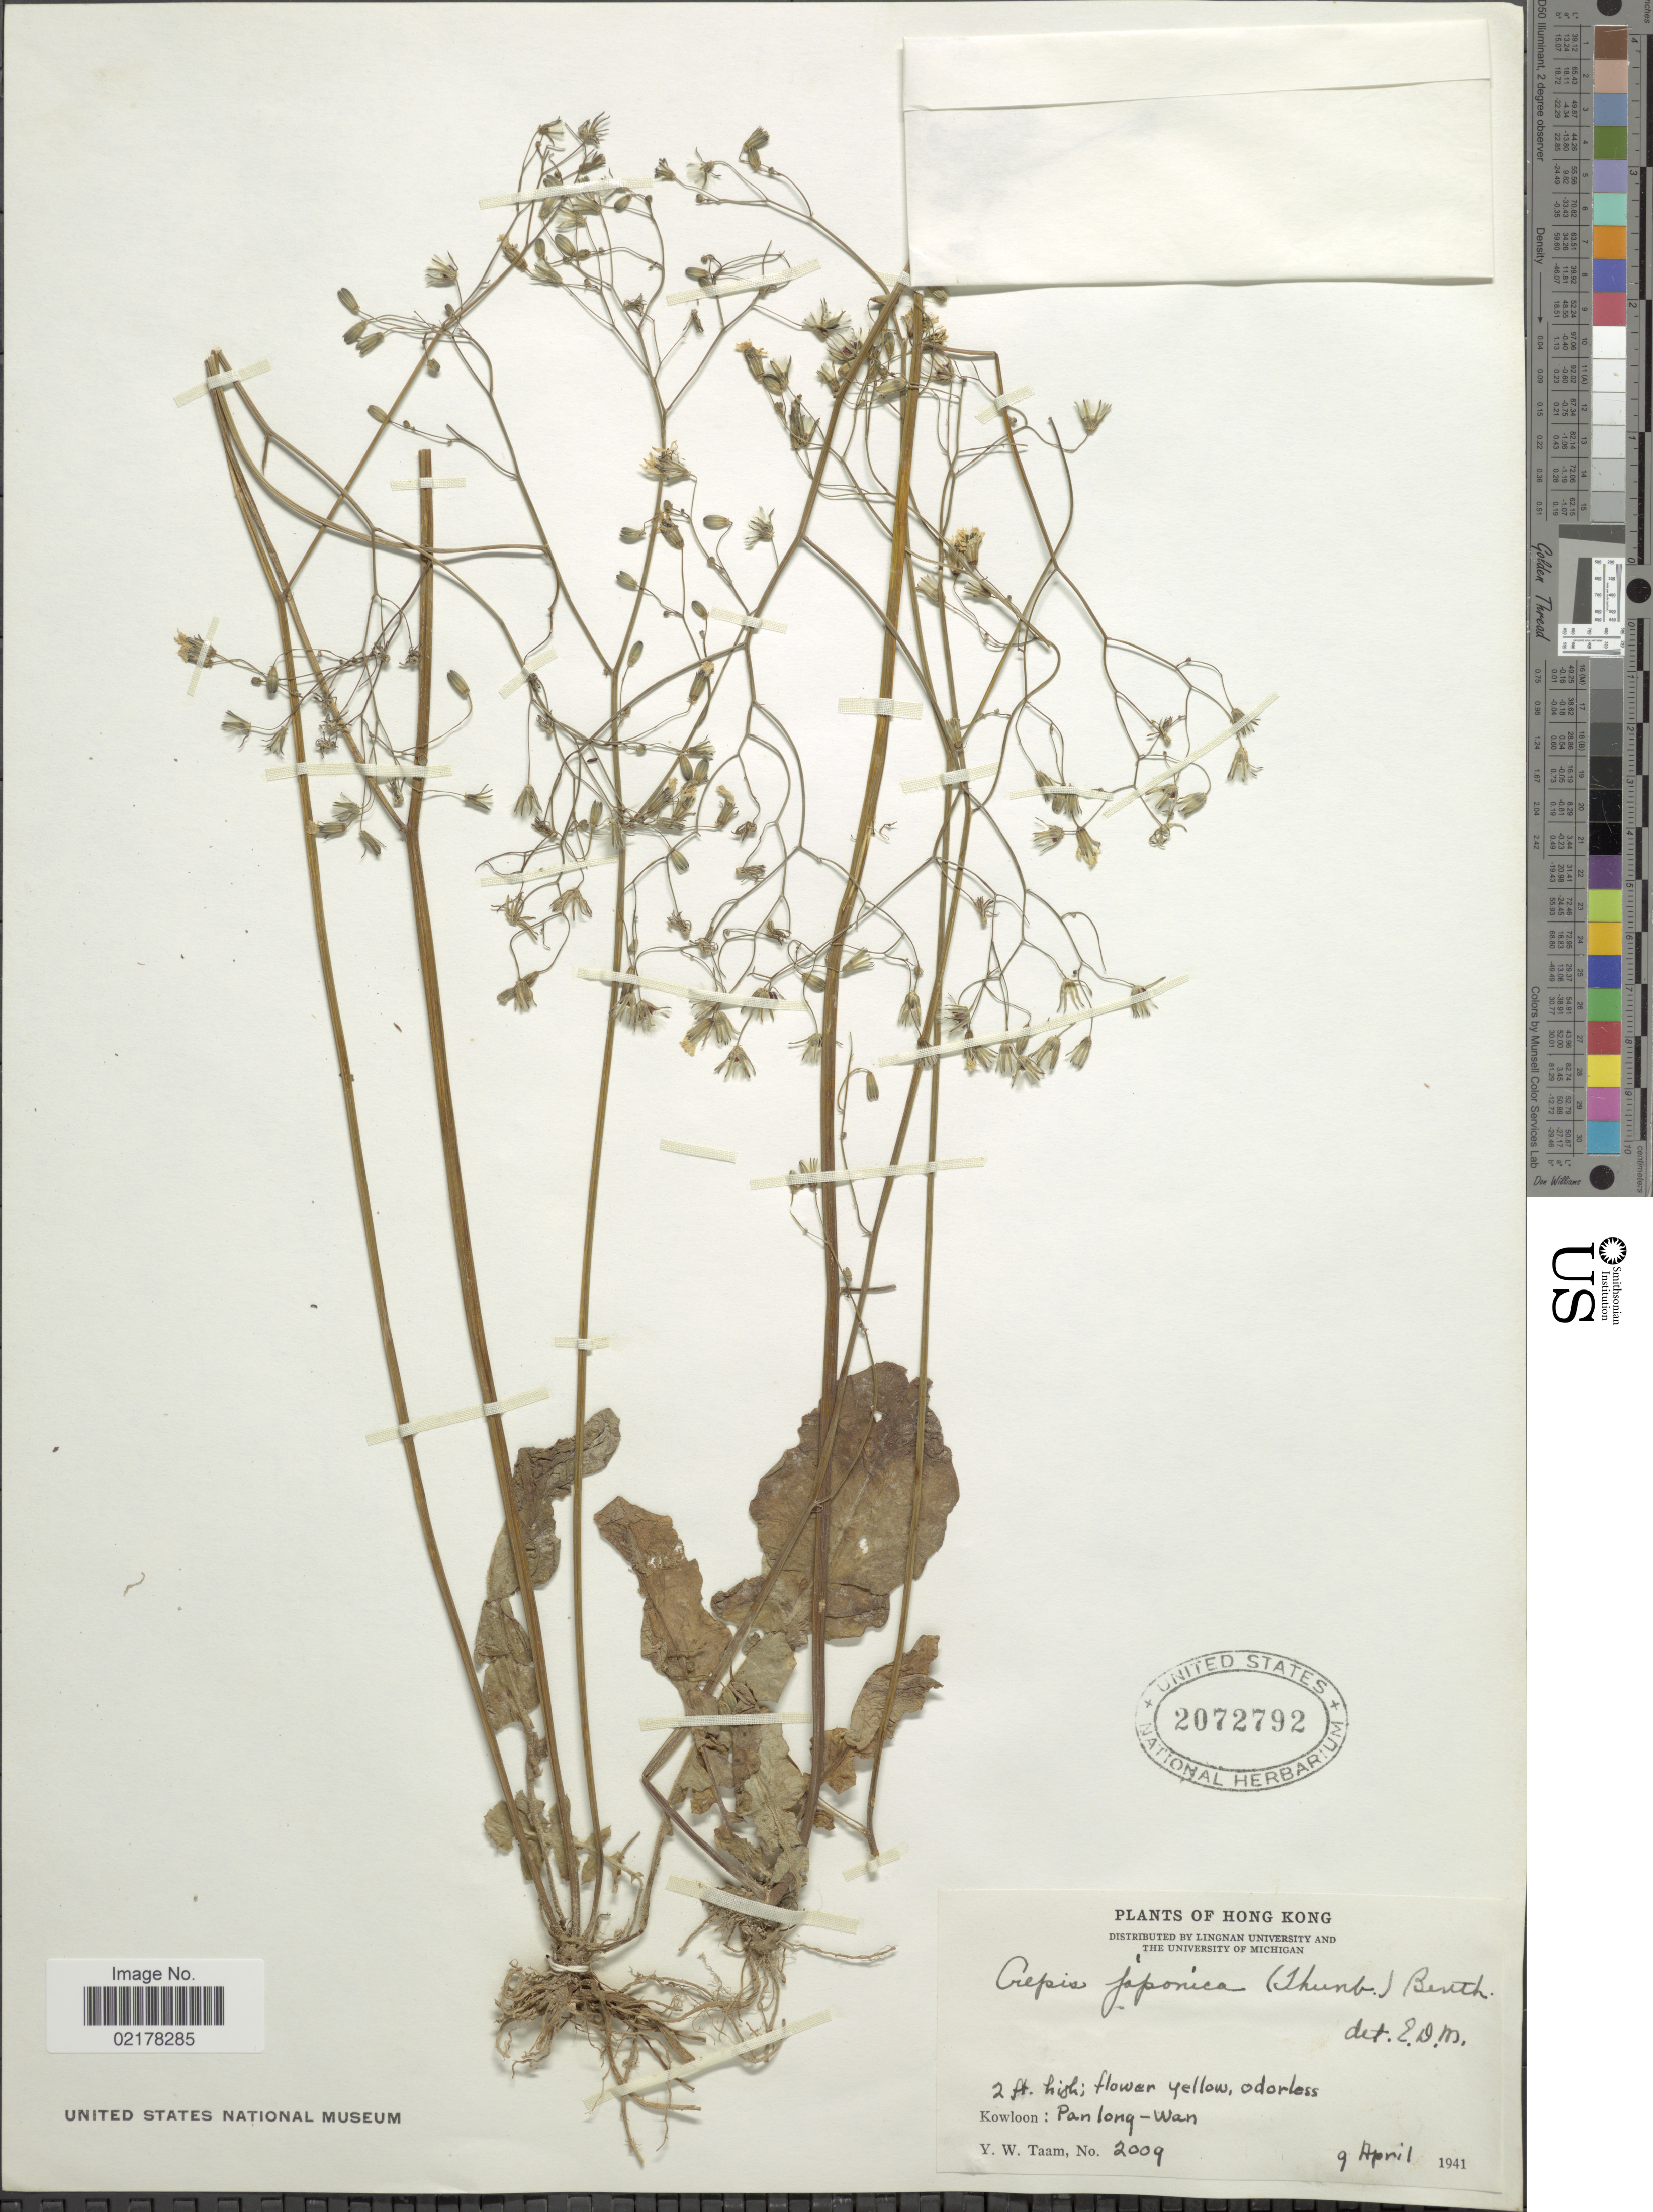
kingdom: Plantae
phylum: Tracheophyta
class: Magnoliopsida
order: Asterales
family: Asteraceae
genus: Youngia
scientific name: Youngia japonica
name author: (L.) DC.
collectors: Y. W. Taam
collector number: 2009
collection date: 1941-04-09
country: China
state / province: Hong Kong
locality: Hong Kong. Kowloon: Panlong-wan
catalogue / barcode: US 2072792